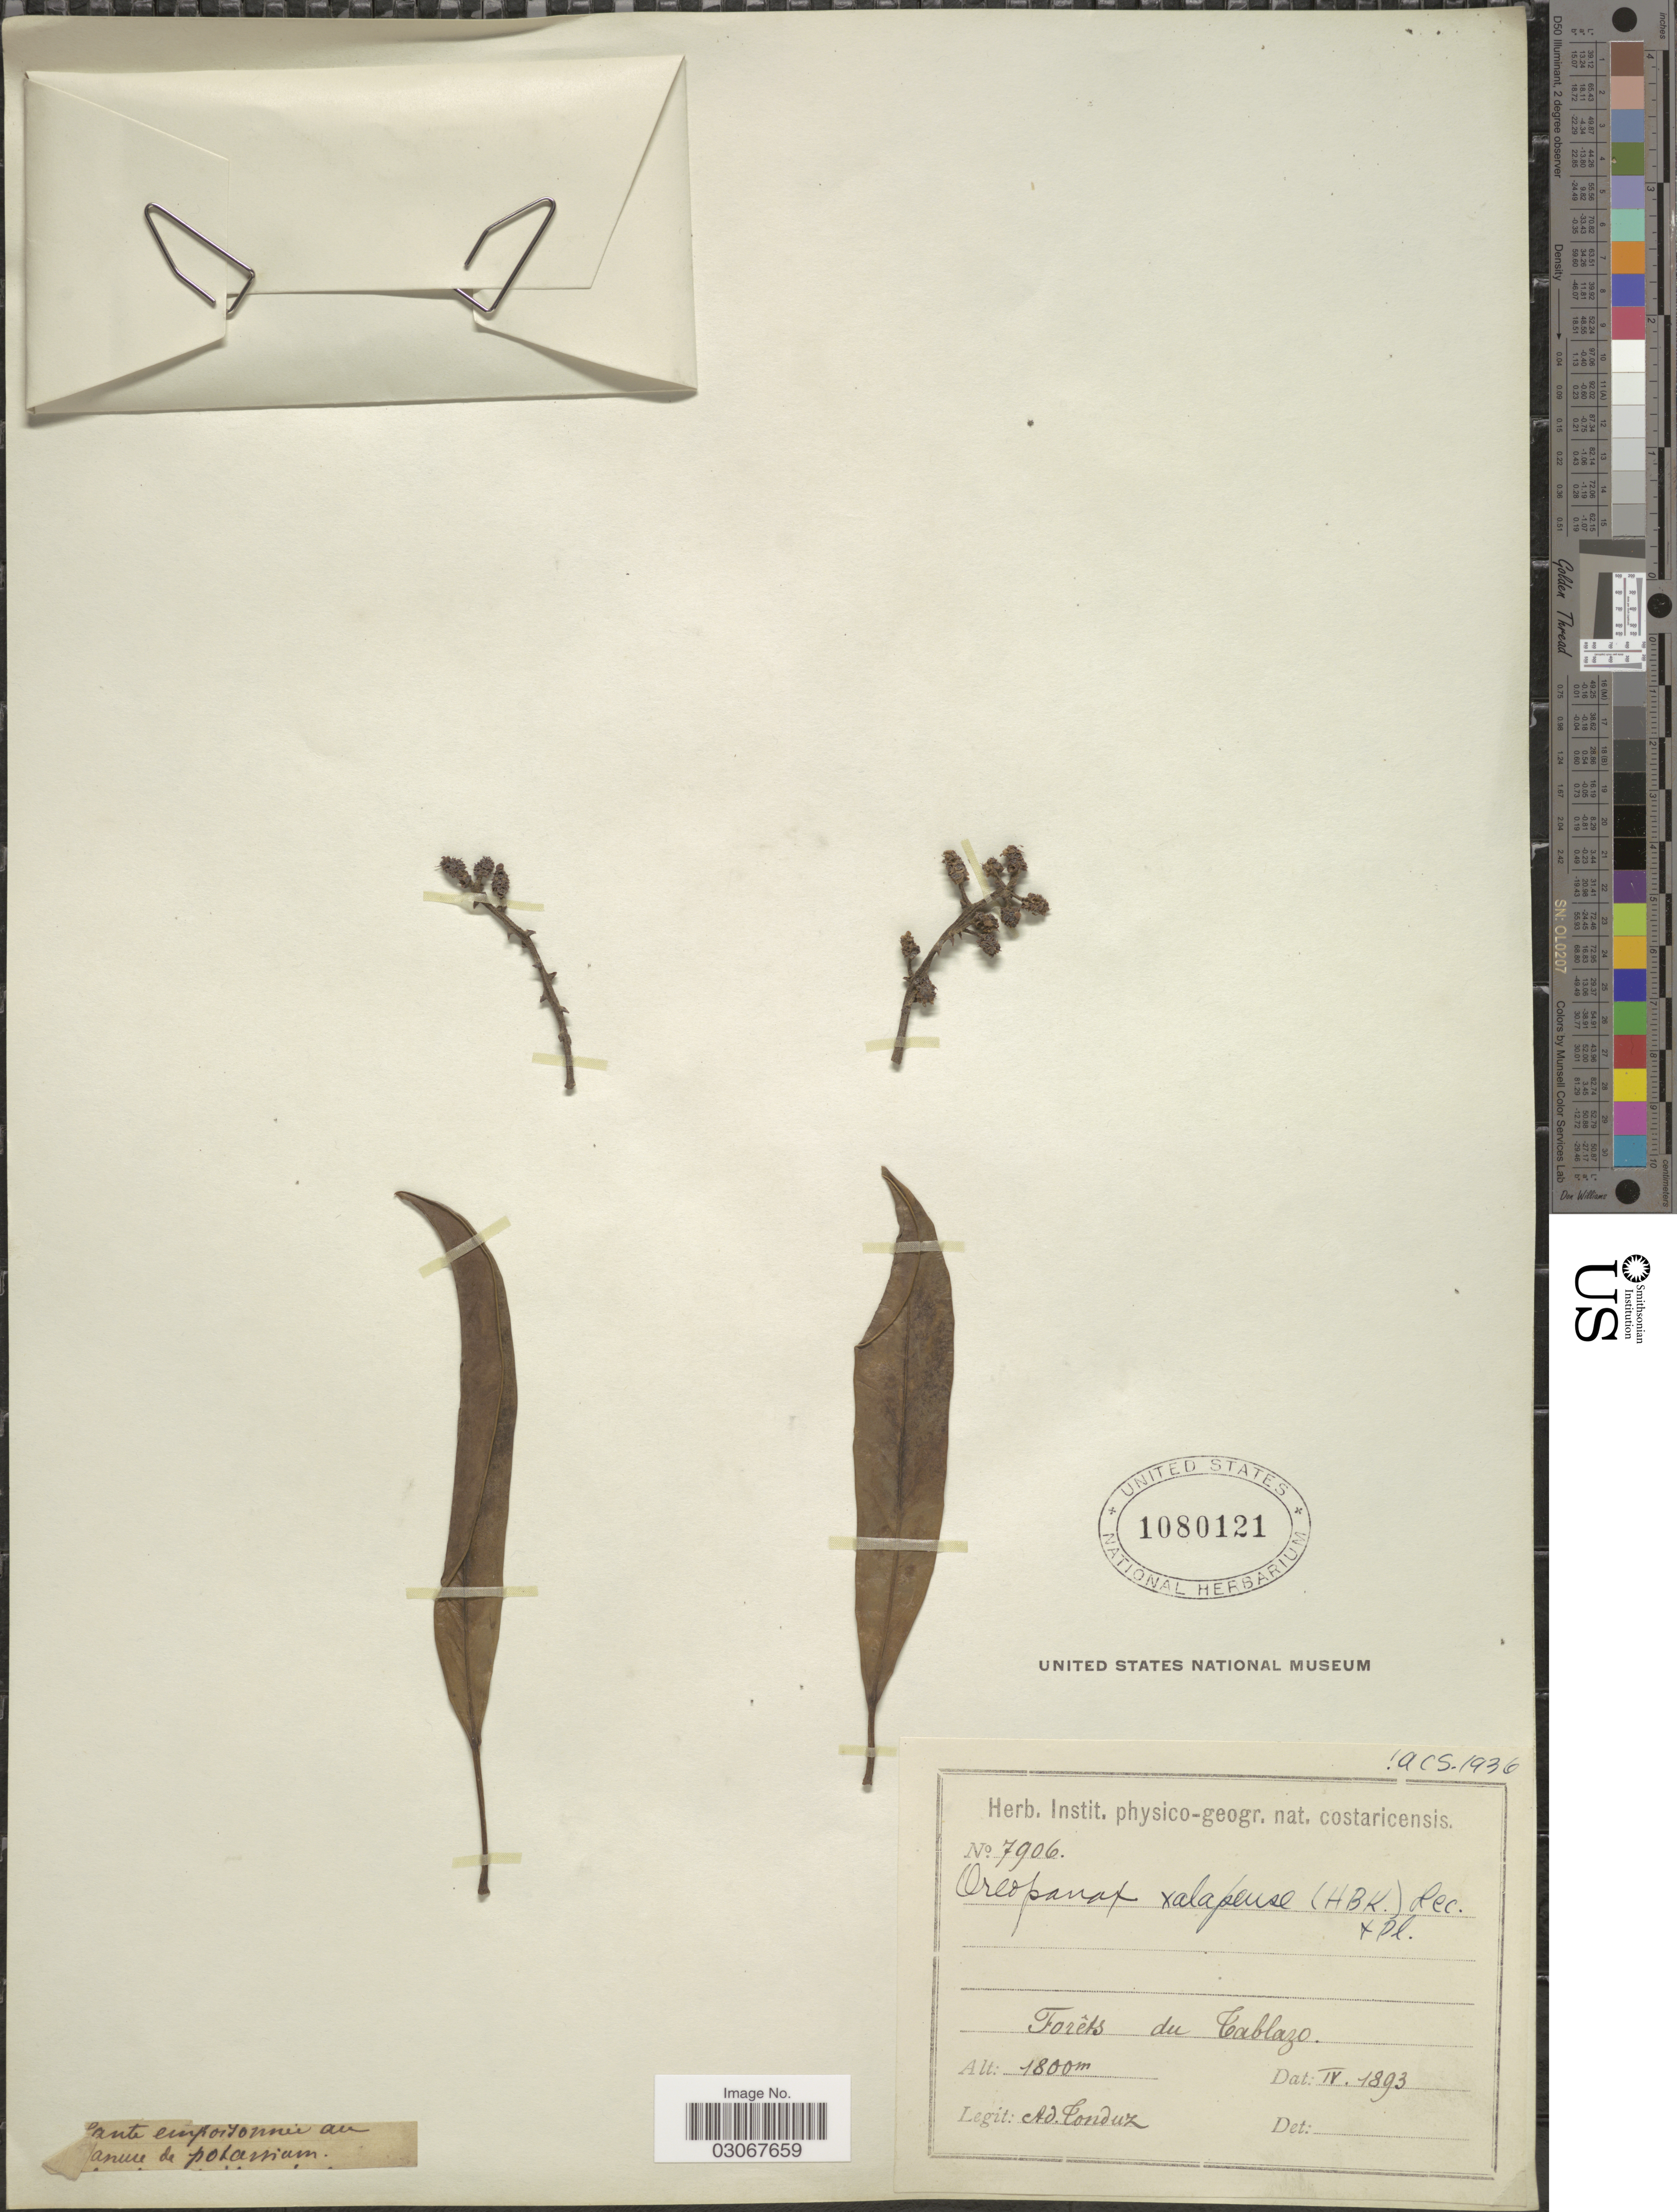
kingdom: Plantae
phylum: Tracheophyta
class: Magnoliopsida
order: Apiales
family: Araliaceae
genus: Oreopanax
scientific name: Oreopanax xalapensis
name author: (Kunth) Decne. & Planch.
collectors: A. Tonduz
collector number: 7906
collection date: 1893-04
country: Costa Rica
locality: Forêts du Tablazo.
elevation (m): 1800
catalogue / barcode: US 1080121